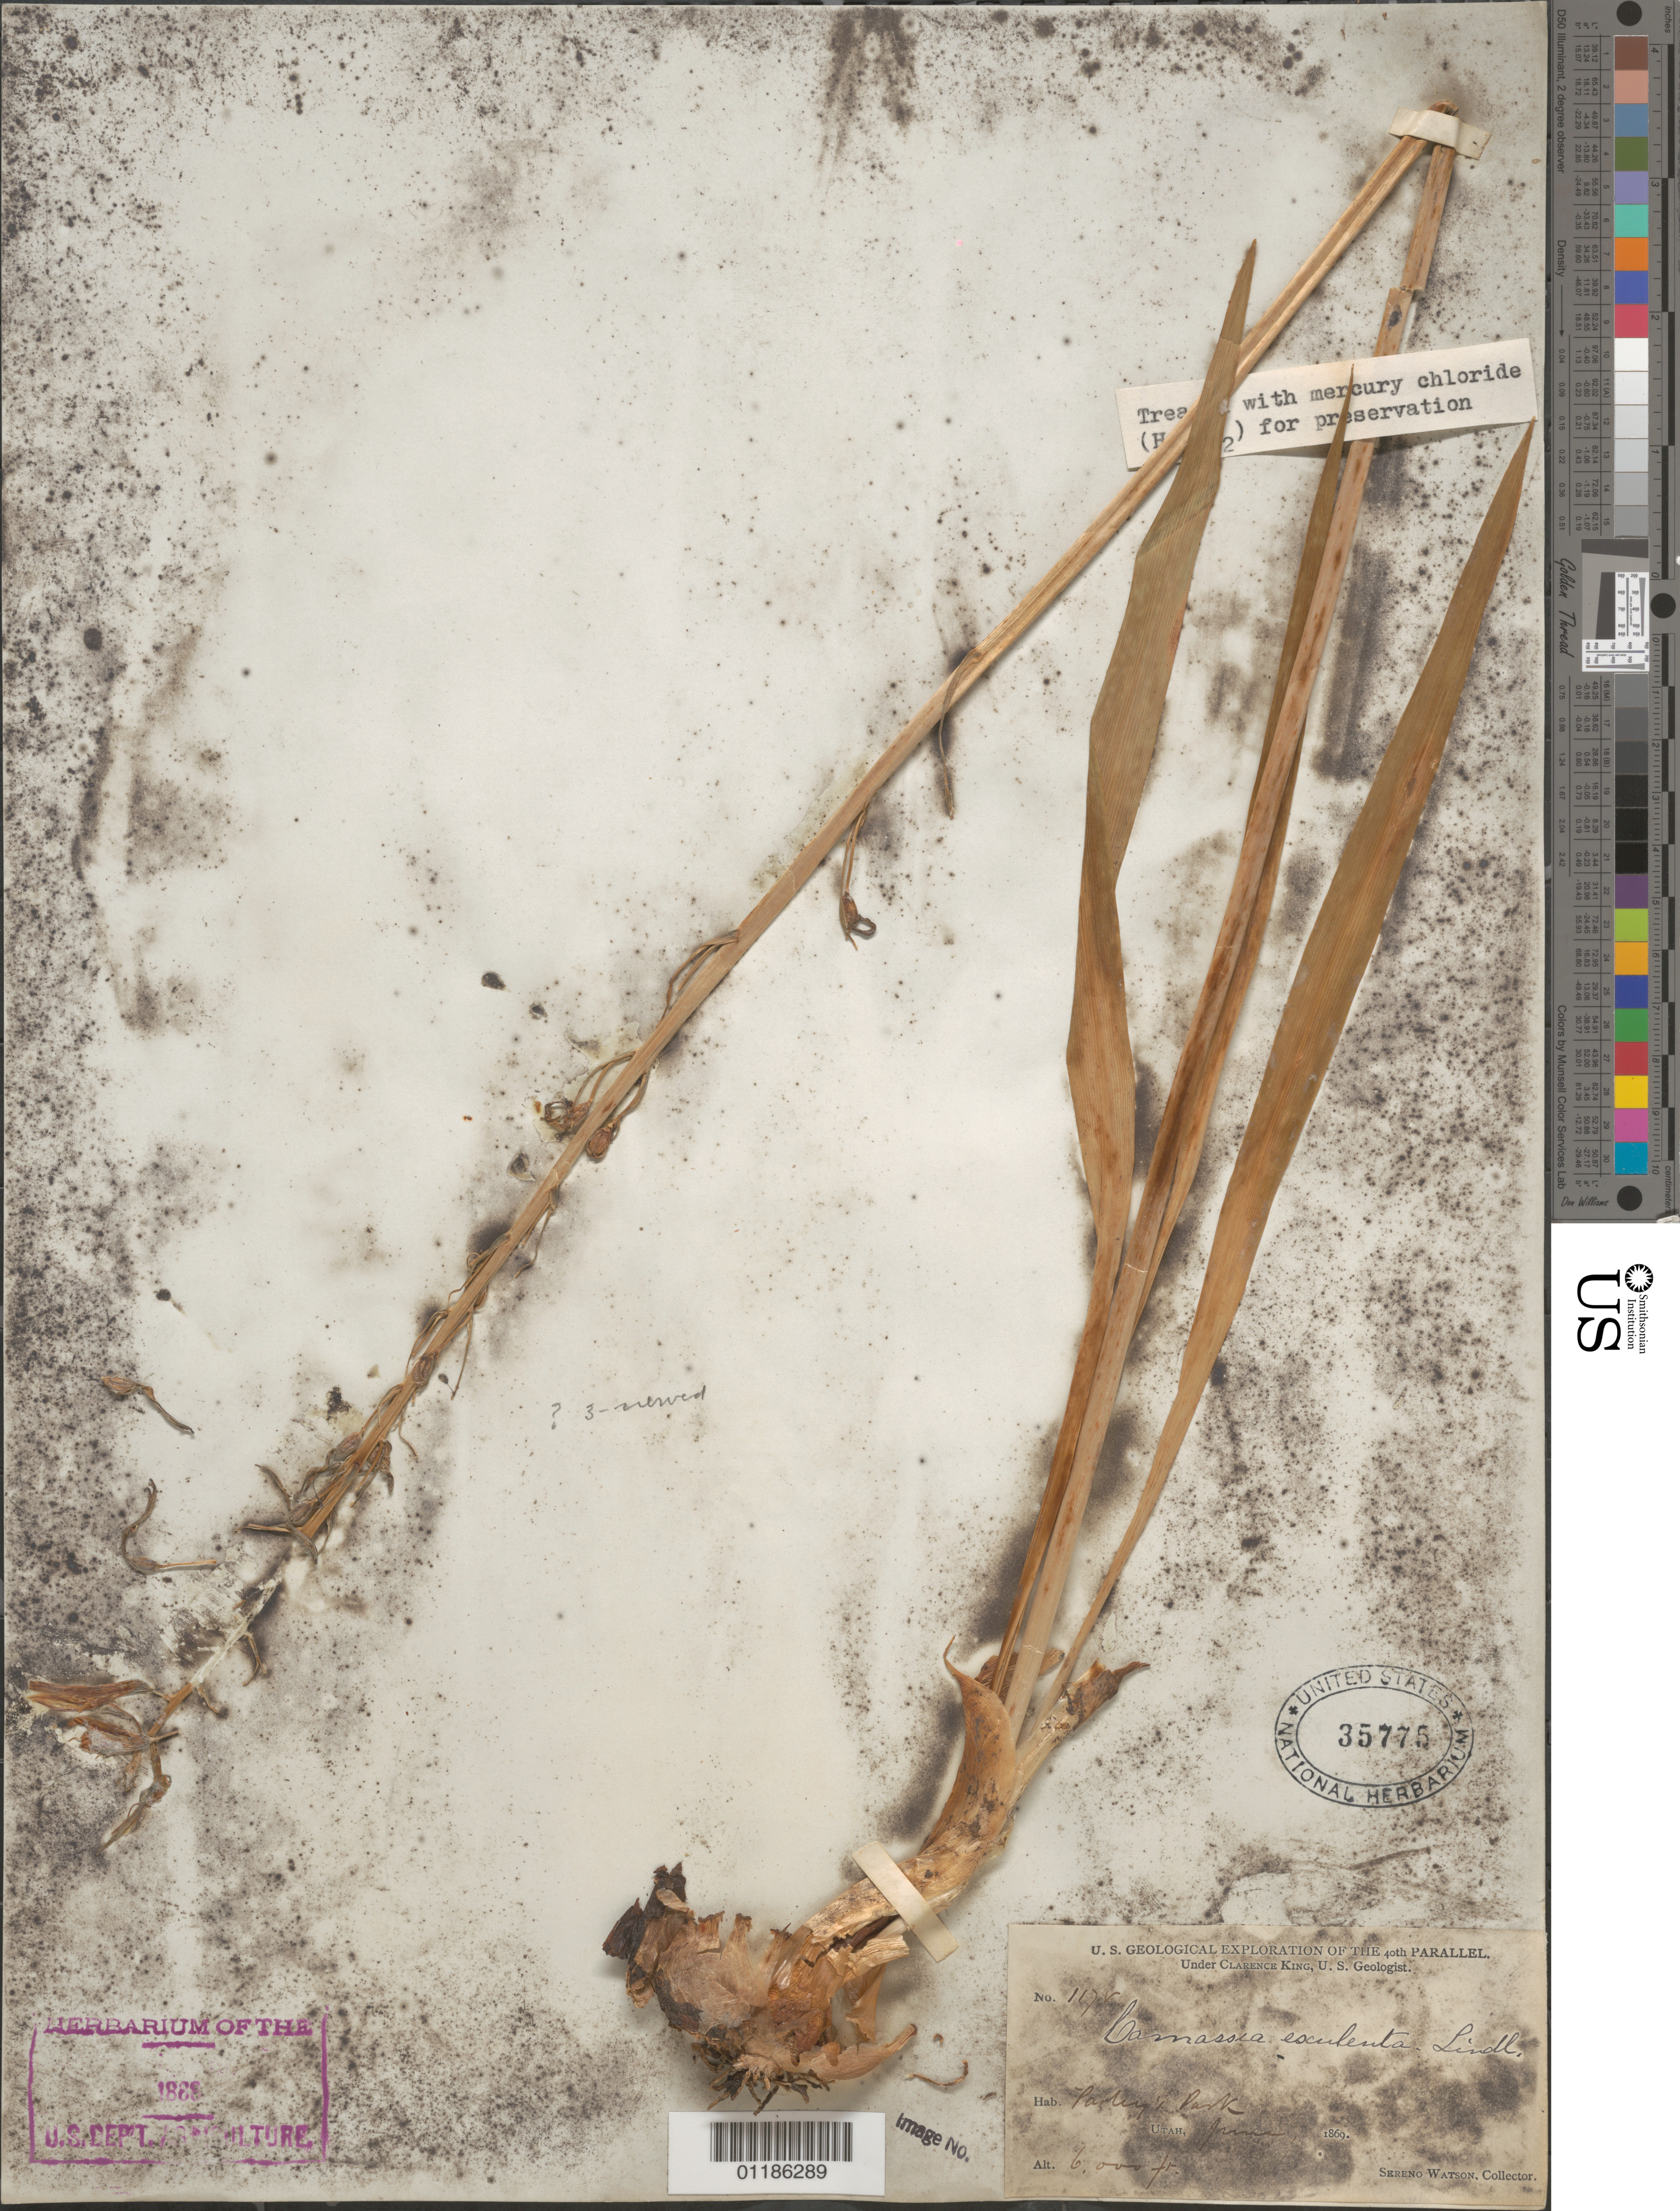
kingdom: Plantae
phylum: Tracheophyta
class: Liliopsida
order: Asparagales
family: Asparagaceae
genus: Camassia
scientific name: Camassia esculenta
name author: Lindl.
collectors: S. Watson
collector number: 1178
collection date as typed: Jun 1869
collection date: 1869-06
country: United States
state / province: Utah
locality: Parley' s Park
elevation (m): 1829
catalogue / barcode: US 35775